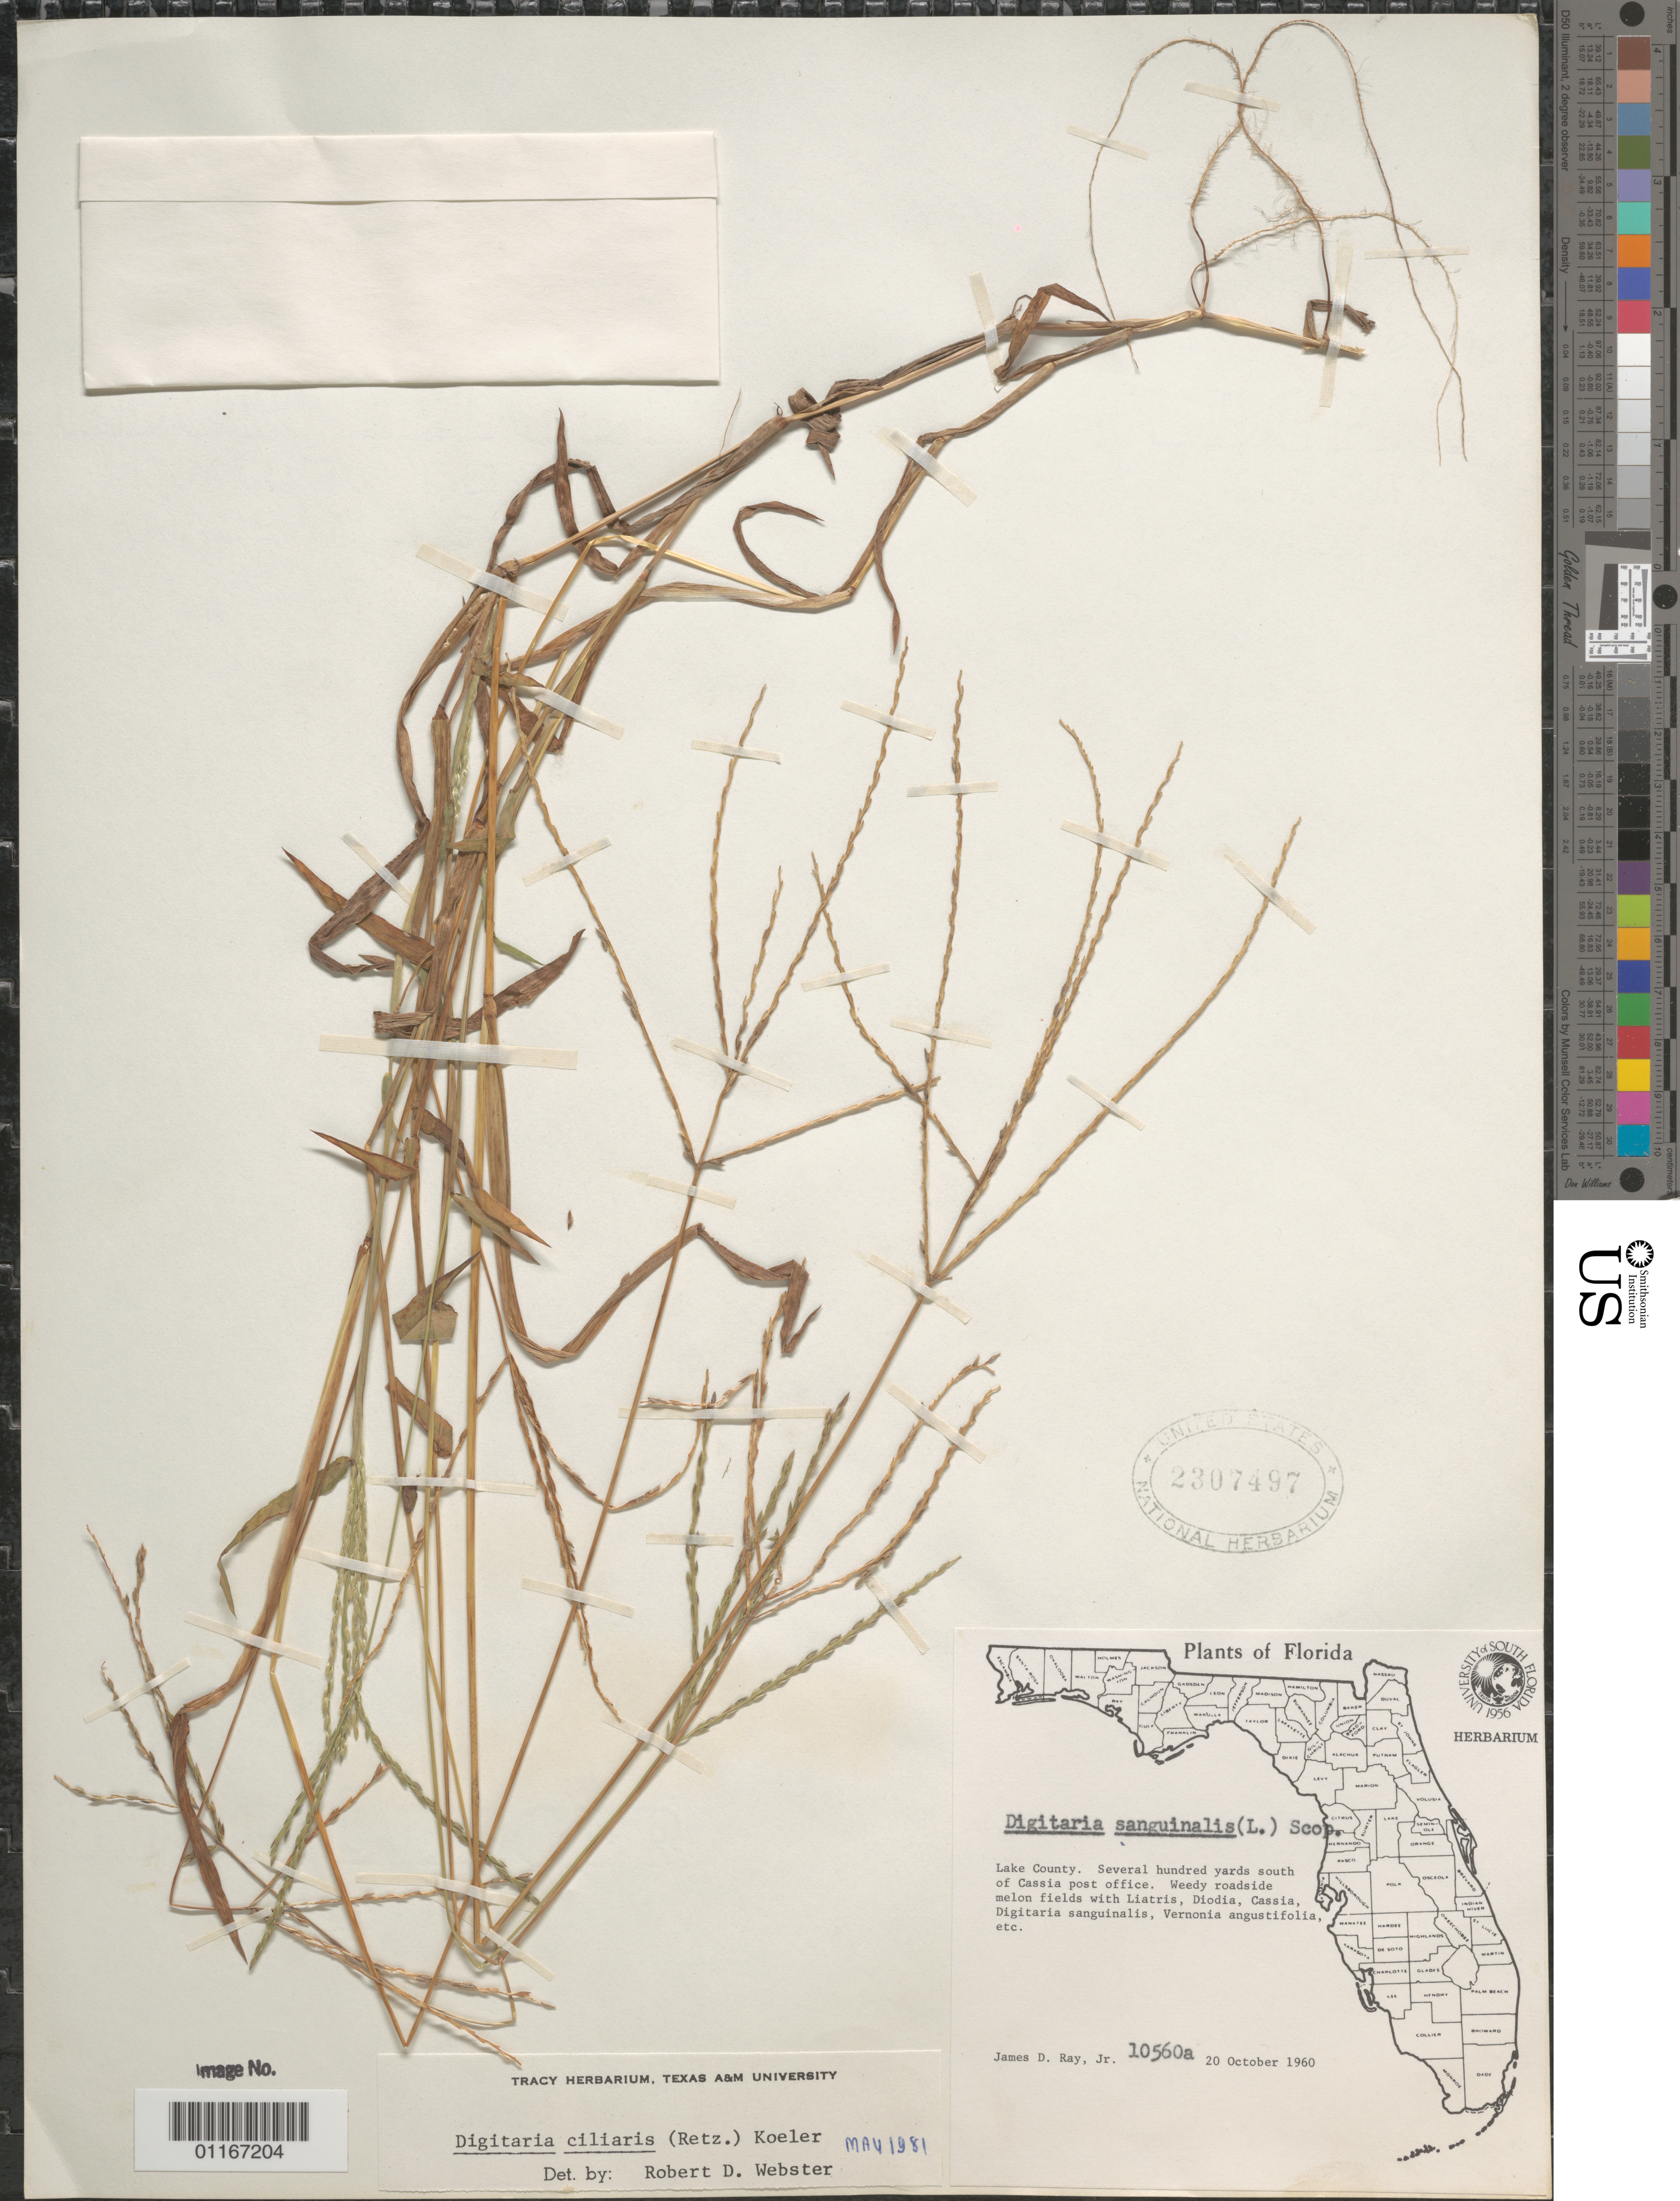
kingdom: Plantae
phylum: Tracheophyta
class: Liliopsida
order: Poales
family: Poaceae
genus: Digitaria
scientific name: Digitaria ciliaris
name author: (Retz.) Koeler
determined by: Webster, Robert D.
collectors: J. D. Ray Jr.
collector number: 10560a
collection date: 1960-10-20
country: United States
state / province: Florida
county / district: Lake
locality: Several hundred yard south of Cassia Post office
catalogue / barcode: US 2307497